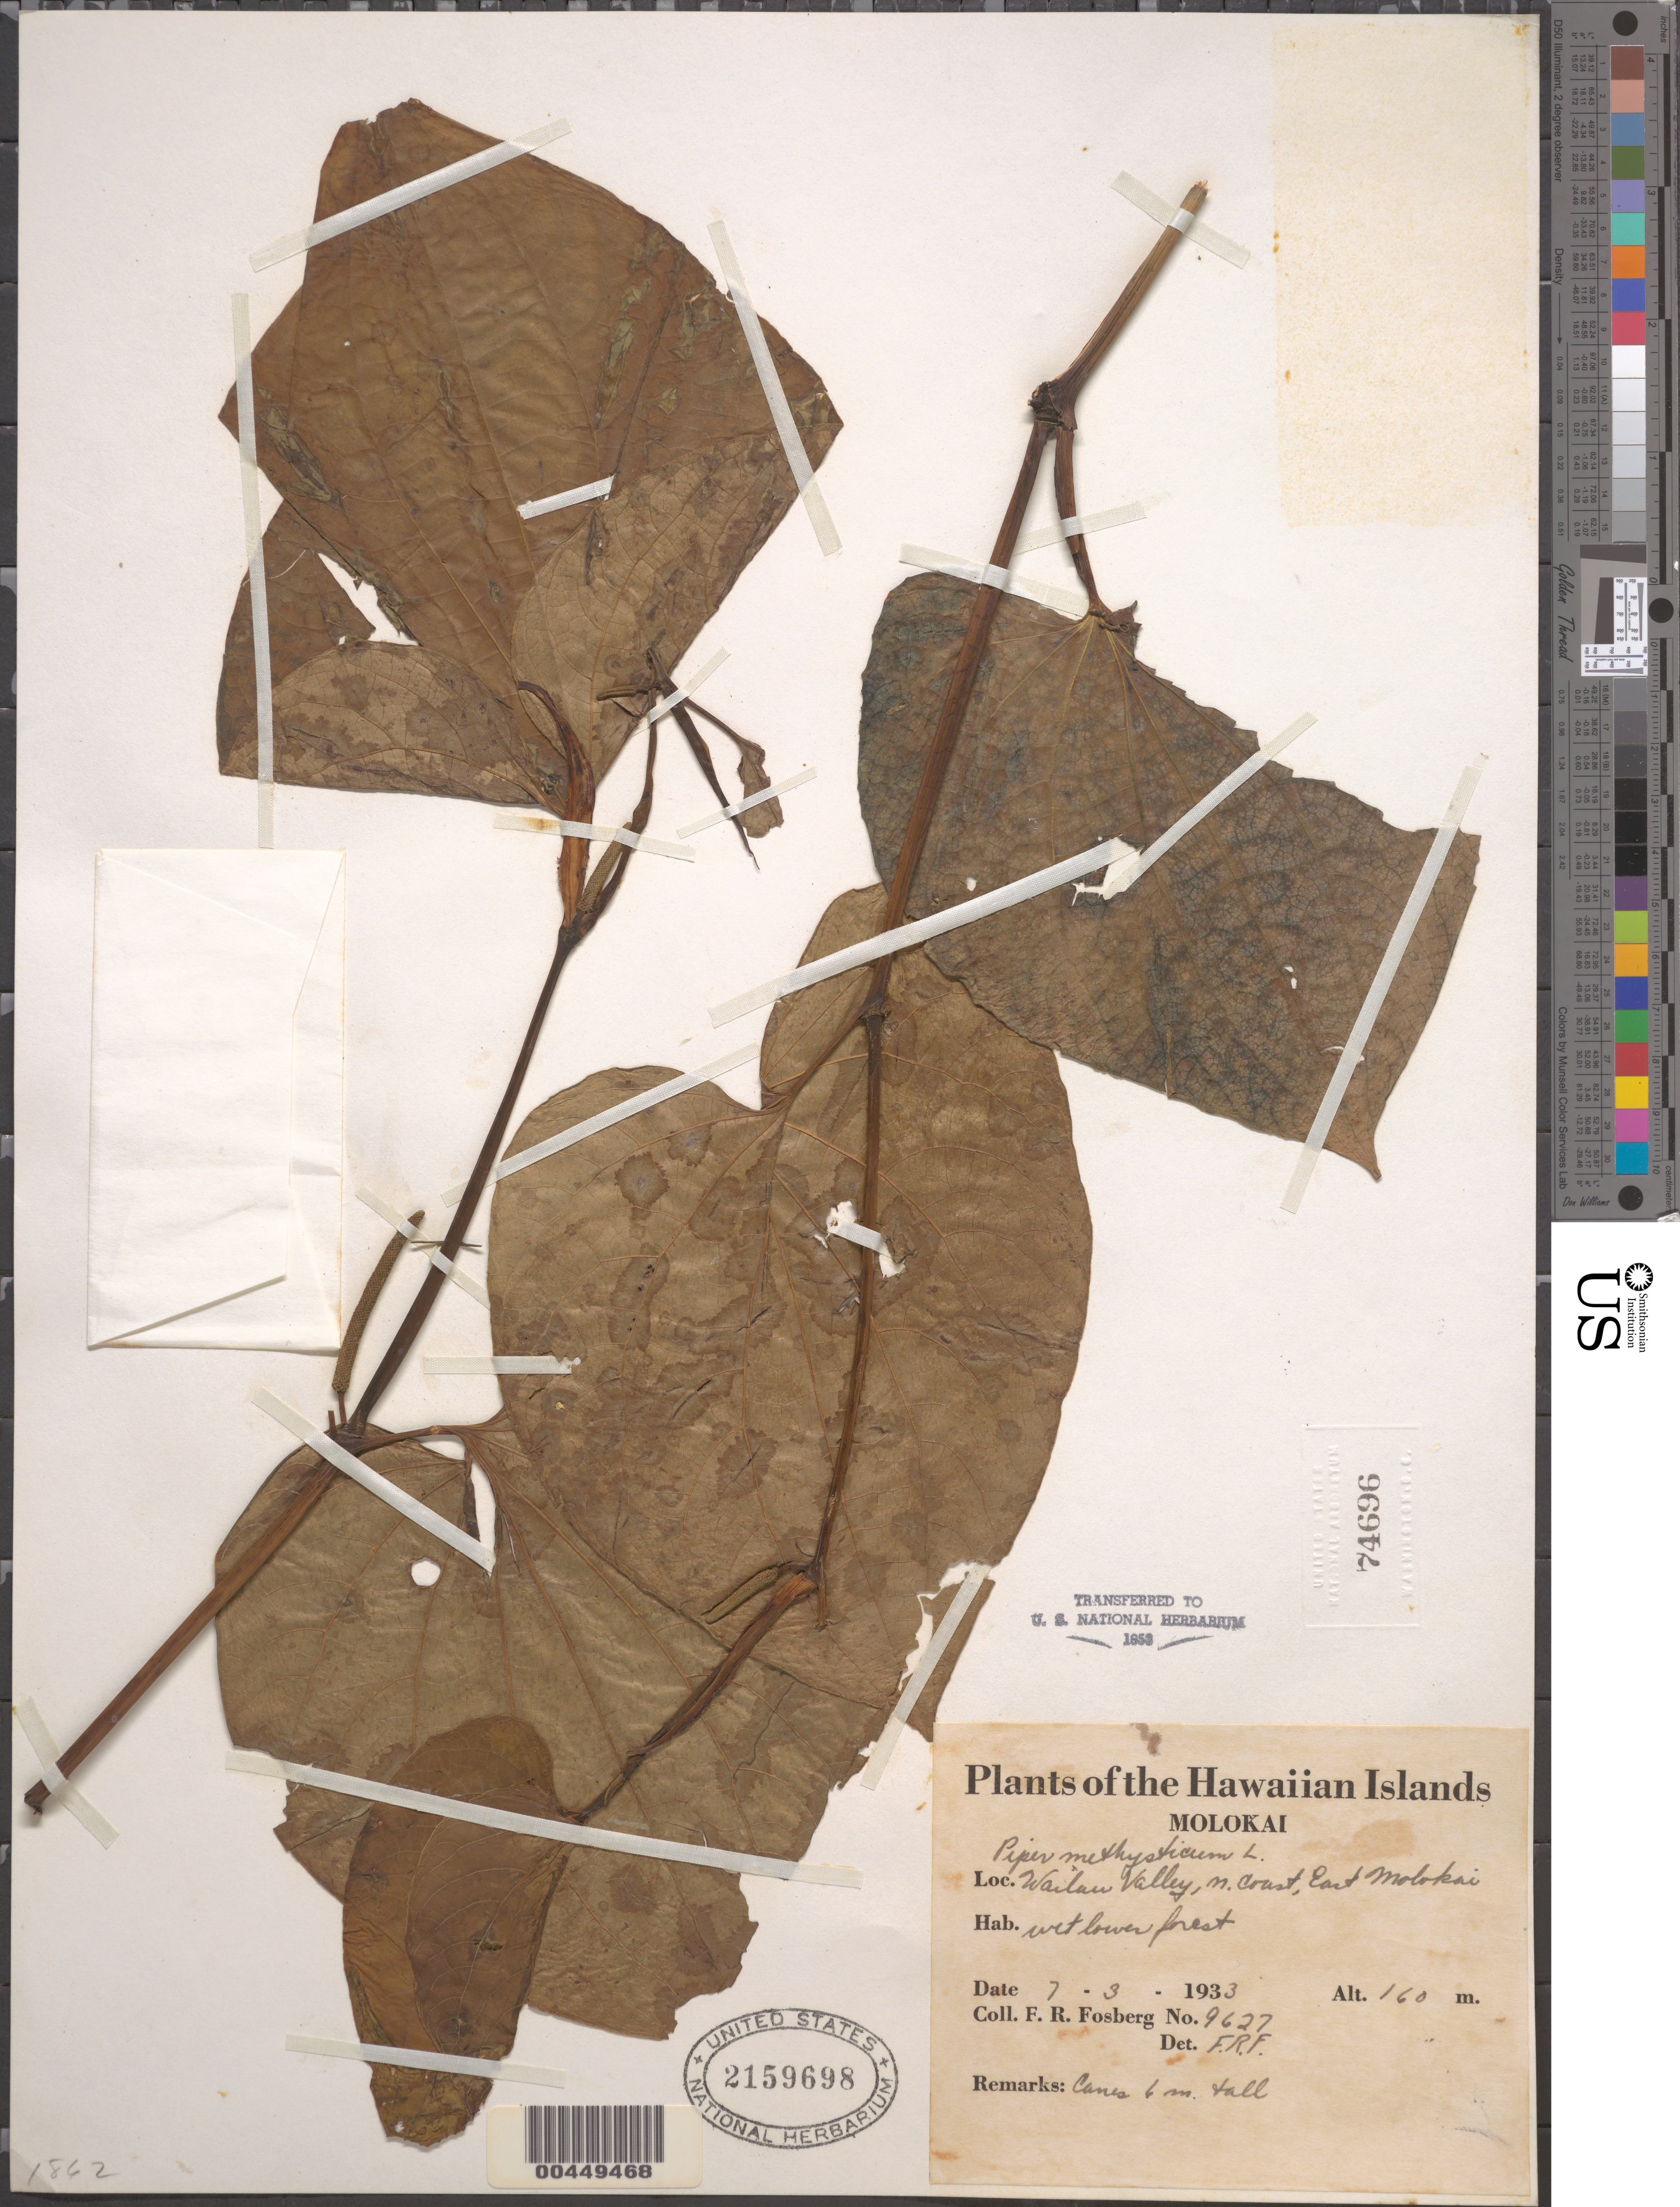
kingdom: Plantae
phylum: Tracheophyta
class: Magnoliopsida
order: Piperales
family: Piperaceae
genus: Piper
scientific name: Piper methysticum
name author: J.R. Forst. & G. Forst.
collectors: F. R. Fosberg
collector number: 9627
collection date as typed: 3 Jul 1933 or 7 Mar 1933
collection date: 1933-03-07 or 1933-07-03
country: United States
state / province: Hawaii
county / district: Maui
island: Moloka'i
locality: Wailau Valley, N Coast, E Molokai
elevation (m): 160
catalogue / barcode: US 2159698